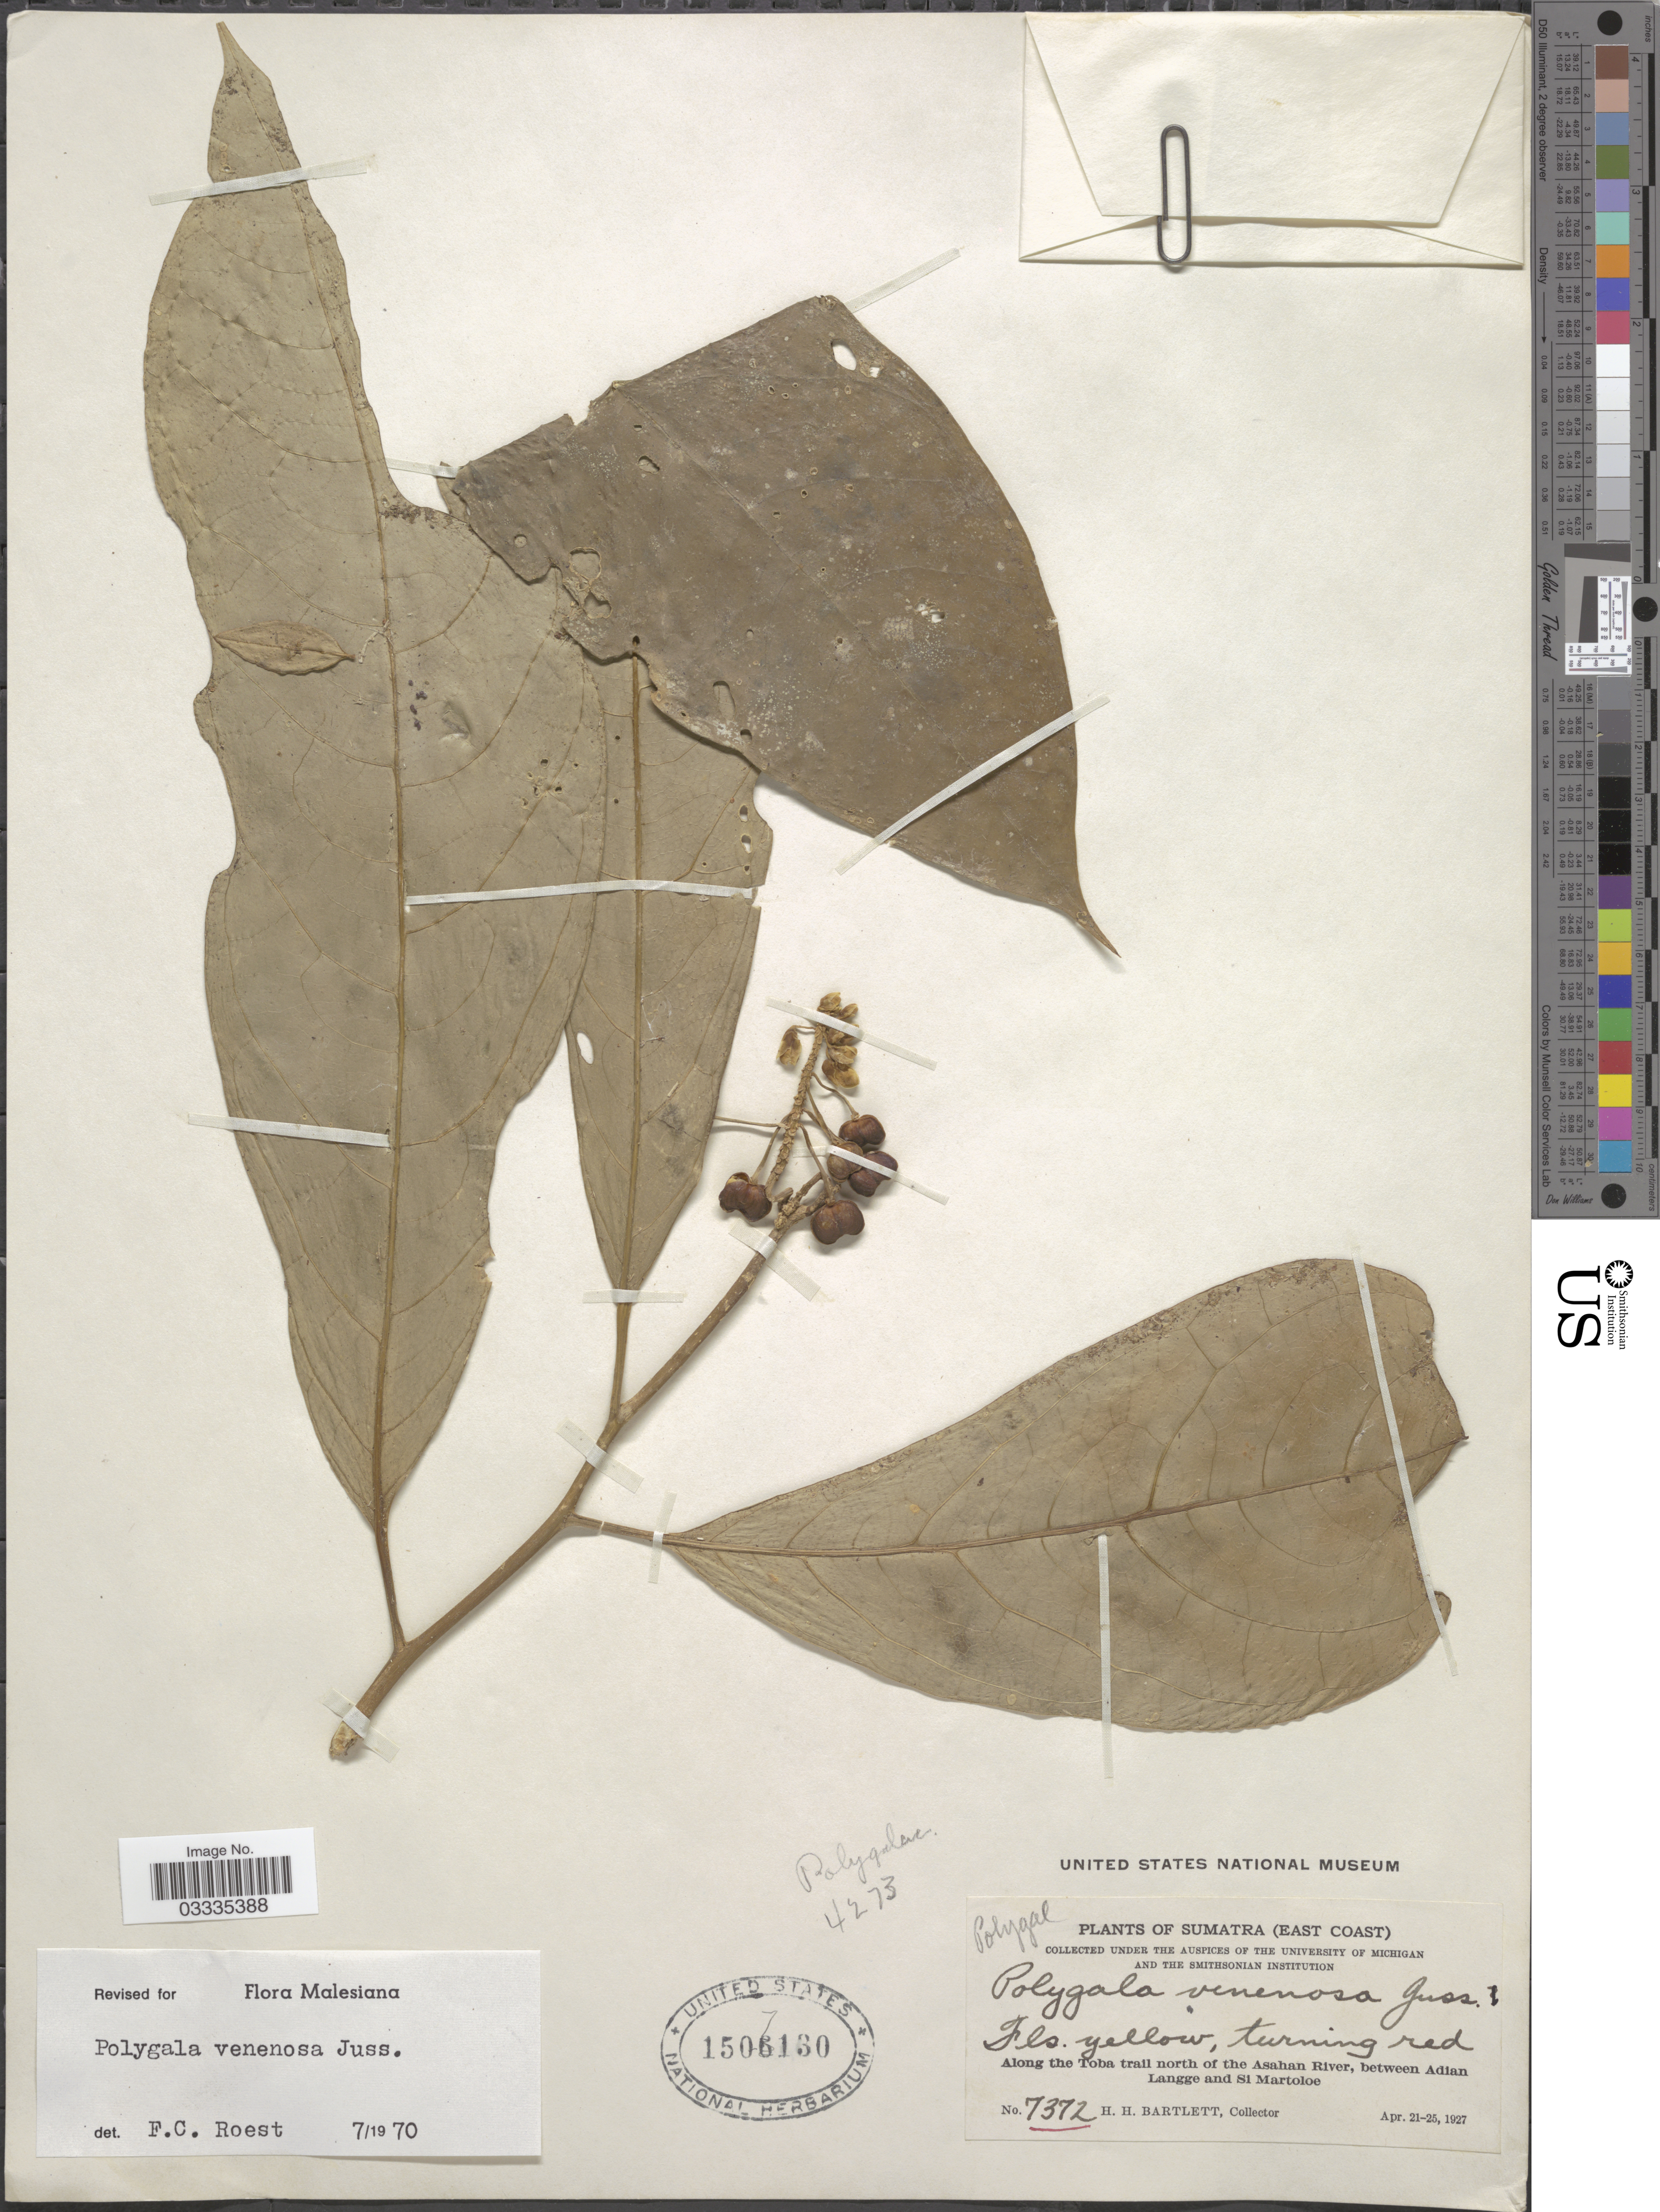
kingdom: Plantae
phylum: Tracheophyta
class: Magnoliopsida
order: Fabales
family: Polygalaceae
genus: Polygala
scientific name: Polygala venenosa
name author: Juss. ex Poir.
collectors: H. Hartlett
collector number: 7372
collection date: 1927-04-21/1927-04-25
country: Indonesia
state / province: Sumatra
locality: (East Coast) Along the Toba trail north of the Asahan River, between Adian Langge and Si Martoloe.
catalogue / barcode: US 1507130